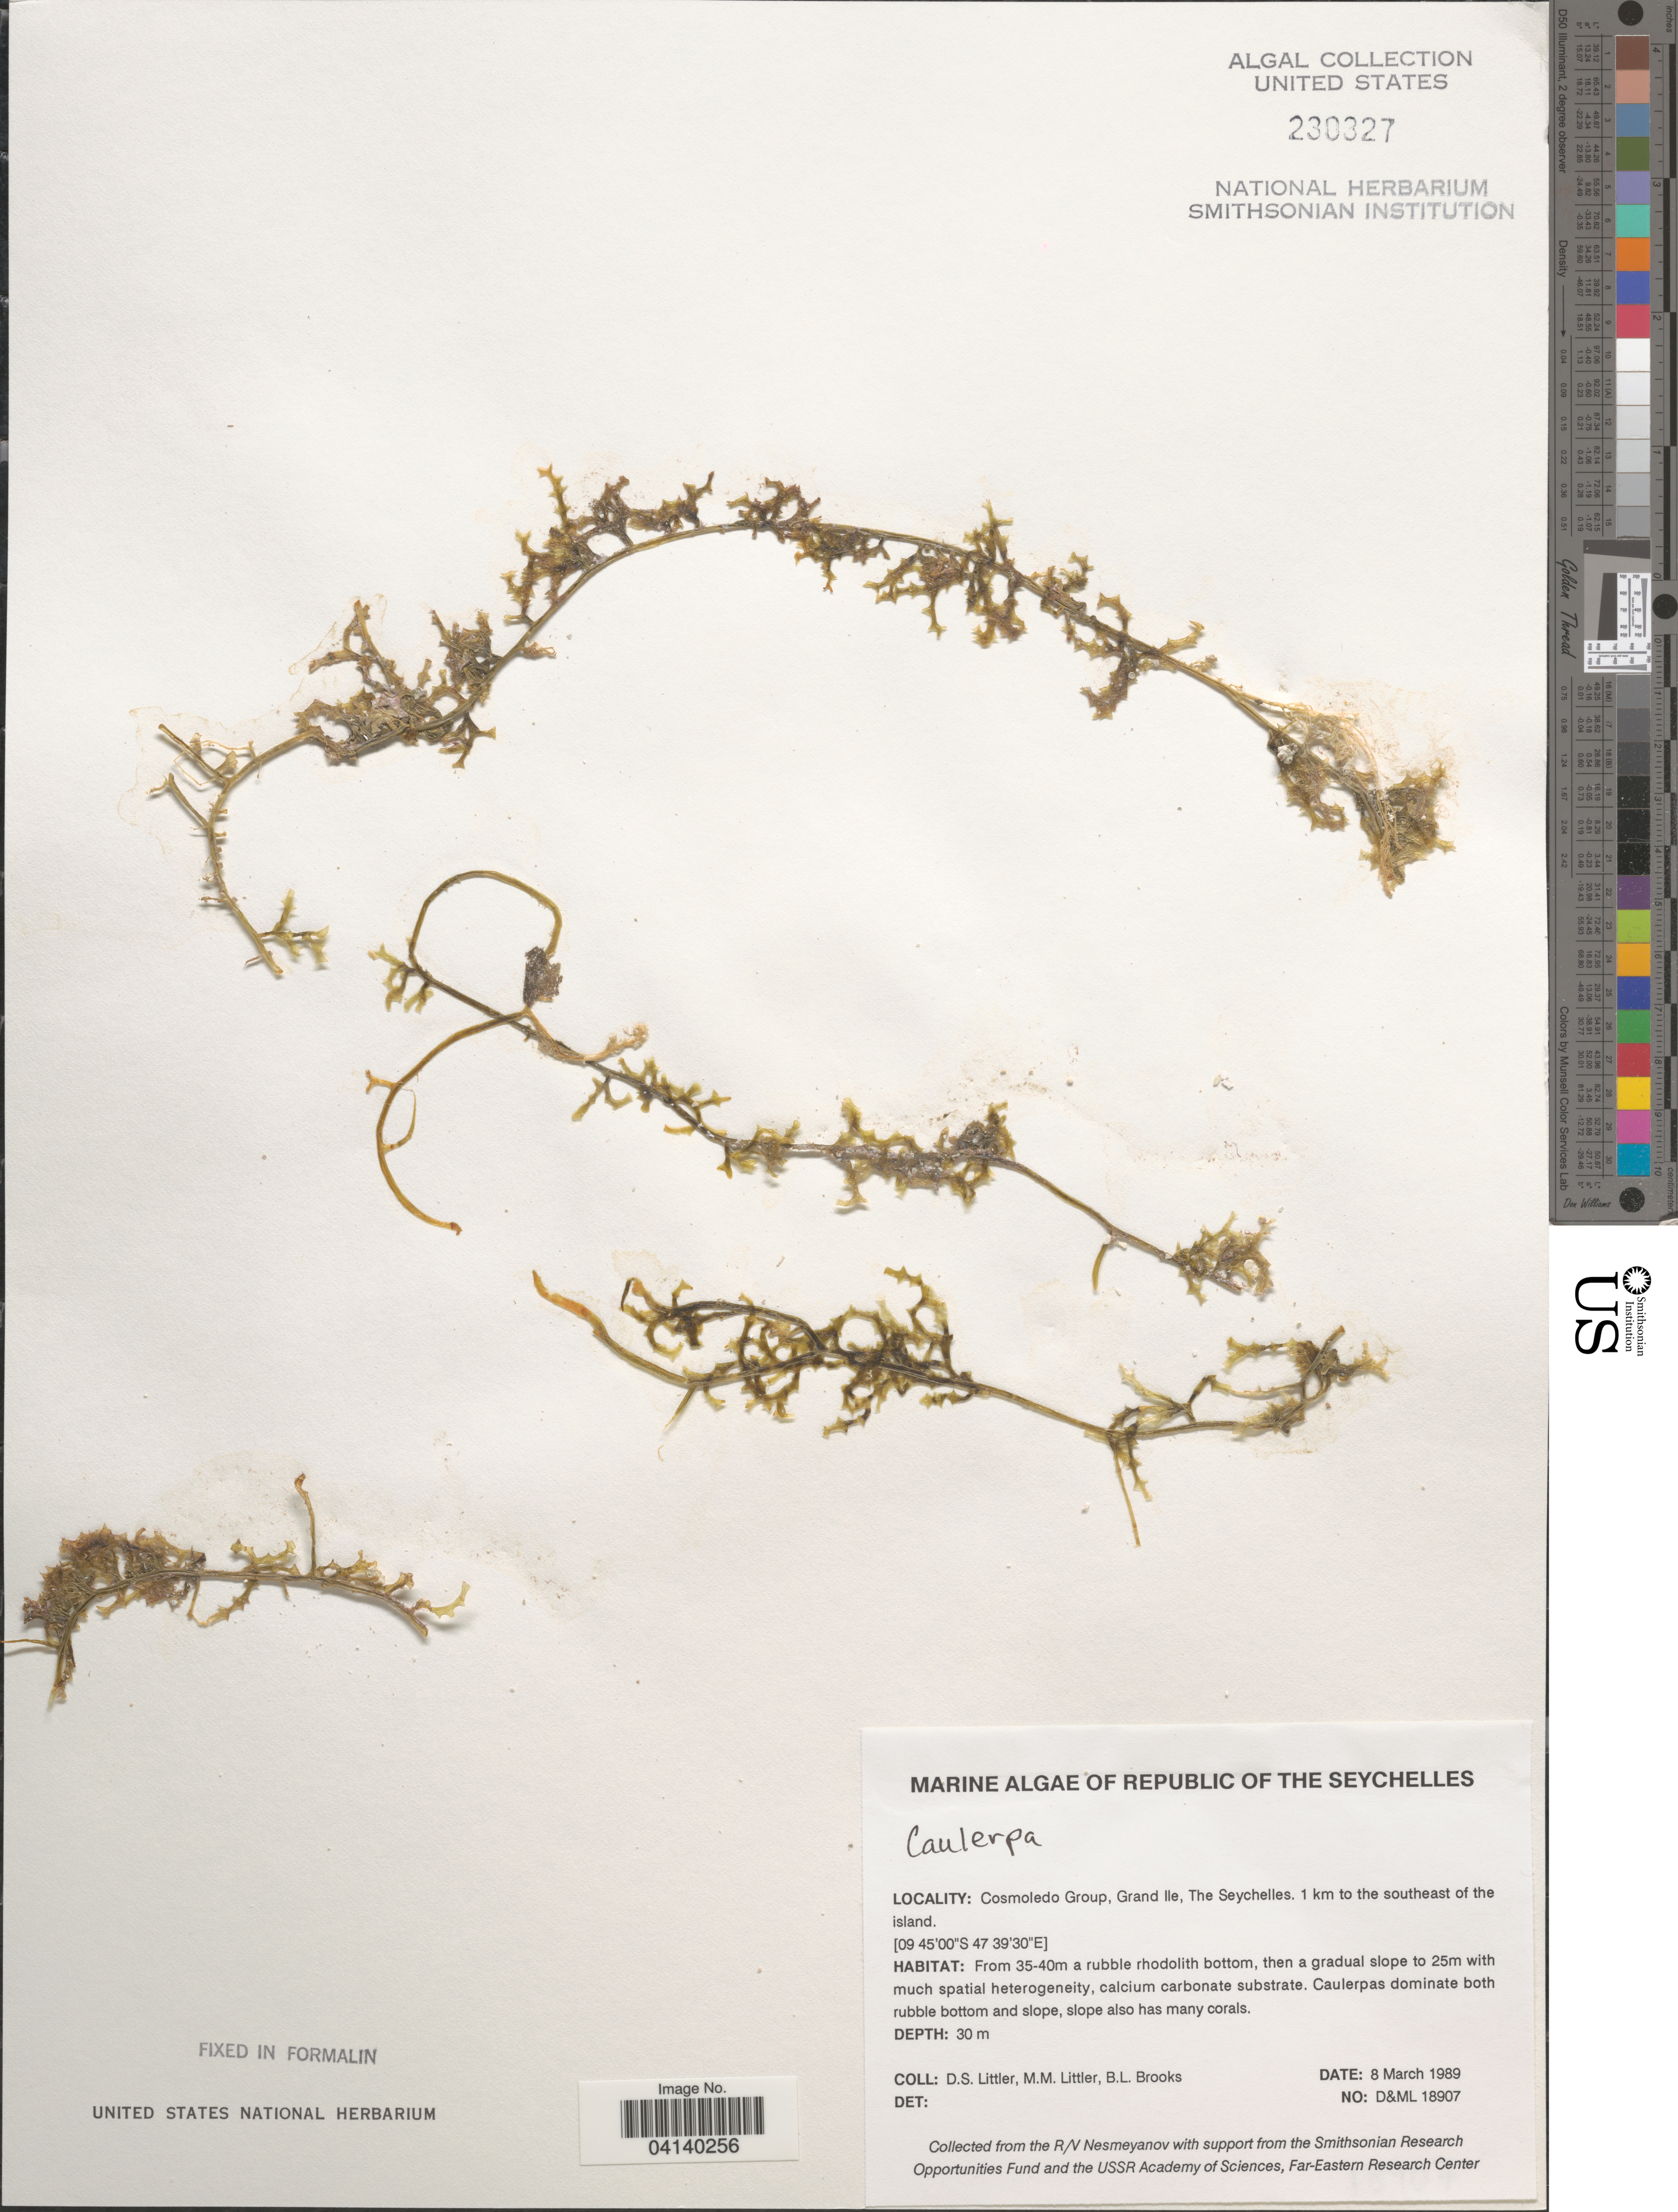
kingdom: Plantae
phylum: Chlorophyta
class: Ulvophyceae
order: Bryopsidales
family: Caulerpaceae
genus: Caulerpa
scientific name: Caulerpa sp.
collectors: D. S. Littler & B. Brooks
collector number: D&ML18907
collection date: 1989-03-08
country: Seychelles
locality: Republic of the Seychelles. Cosmoledo Group, Grand Ile. 1 km to the southeast of the island.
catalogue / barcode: US 230327